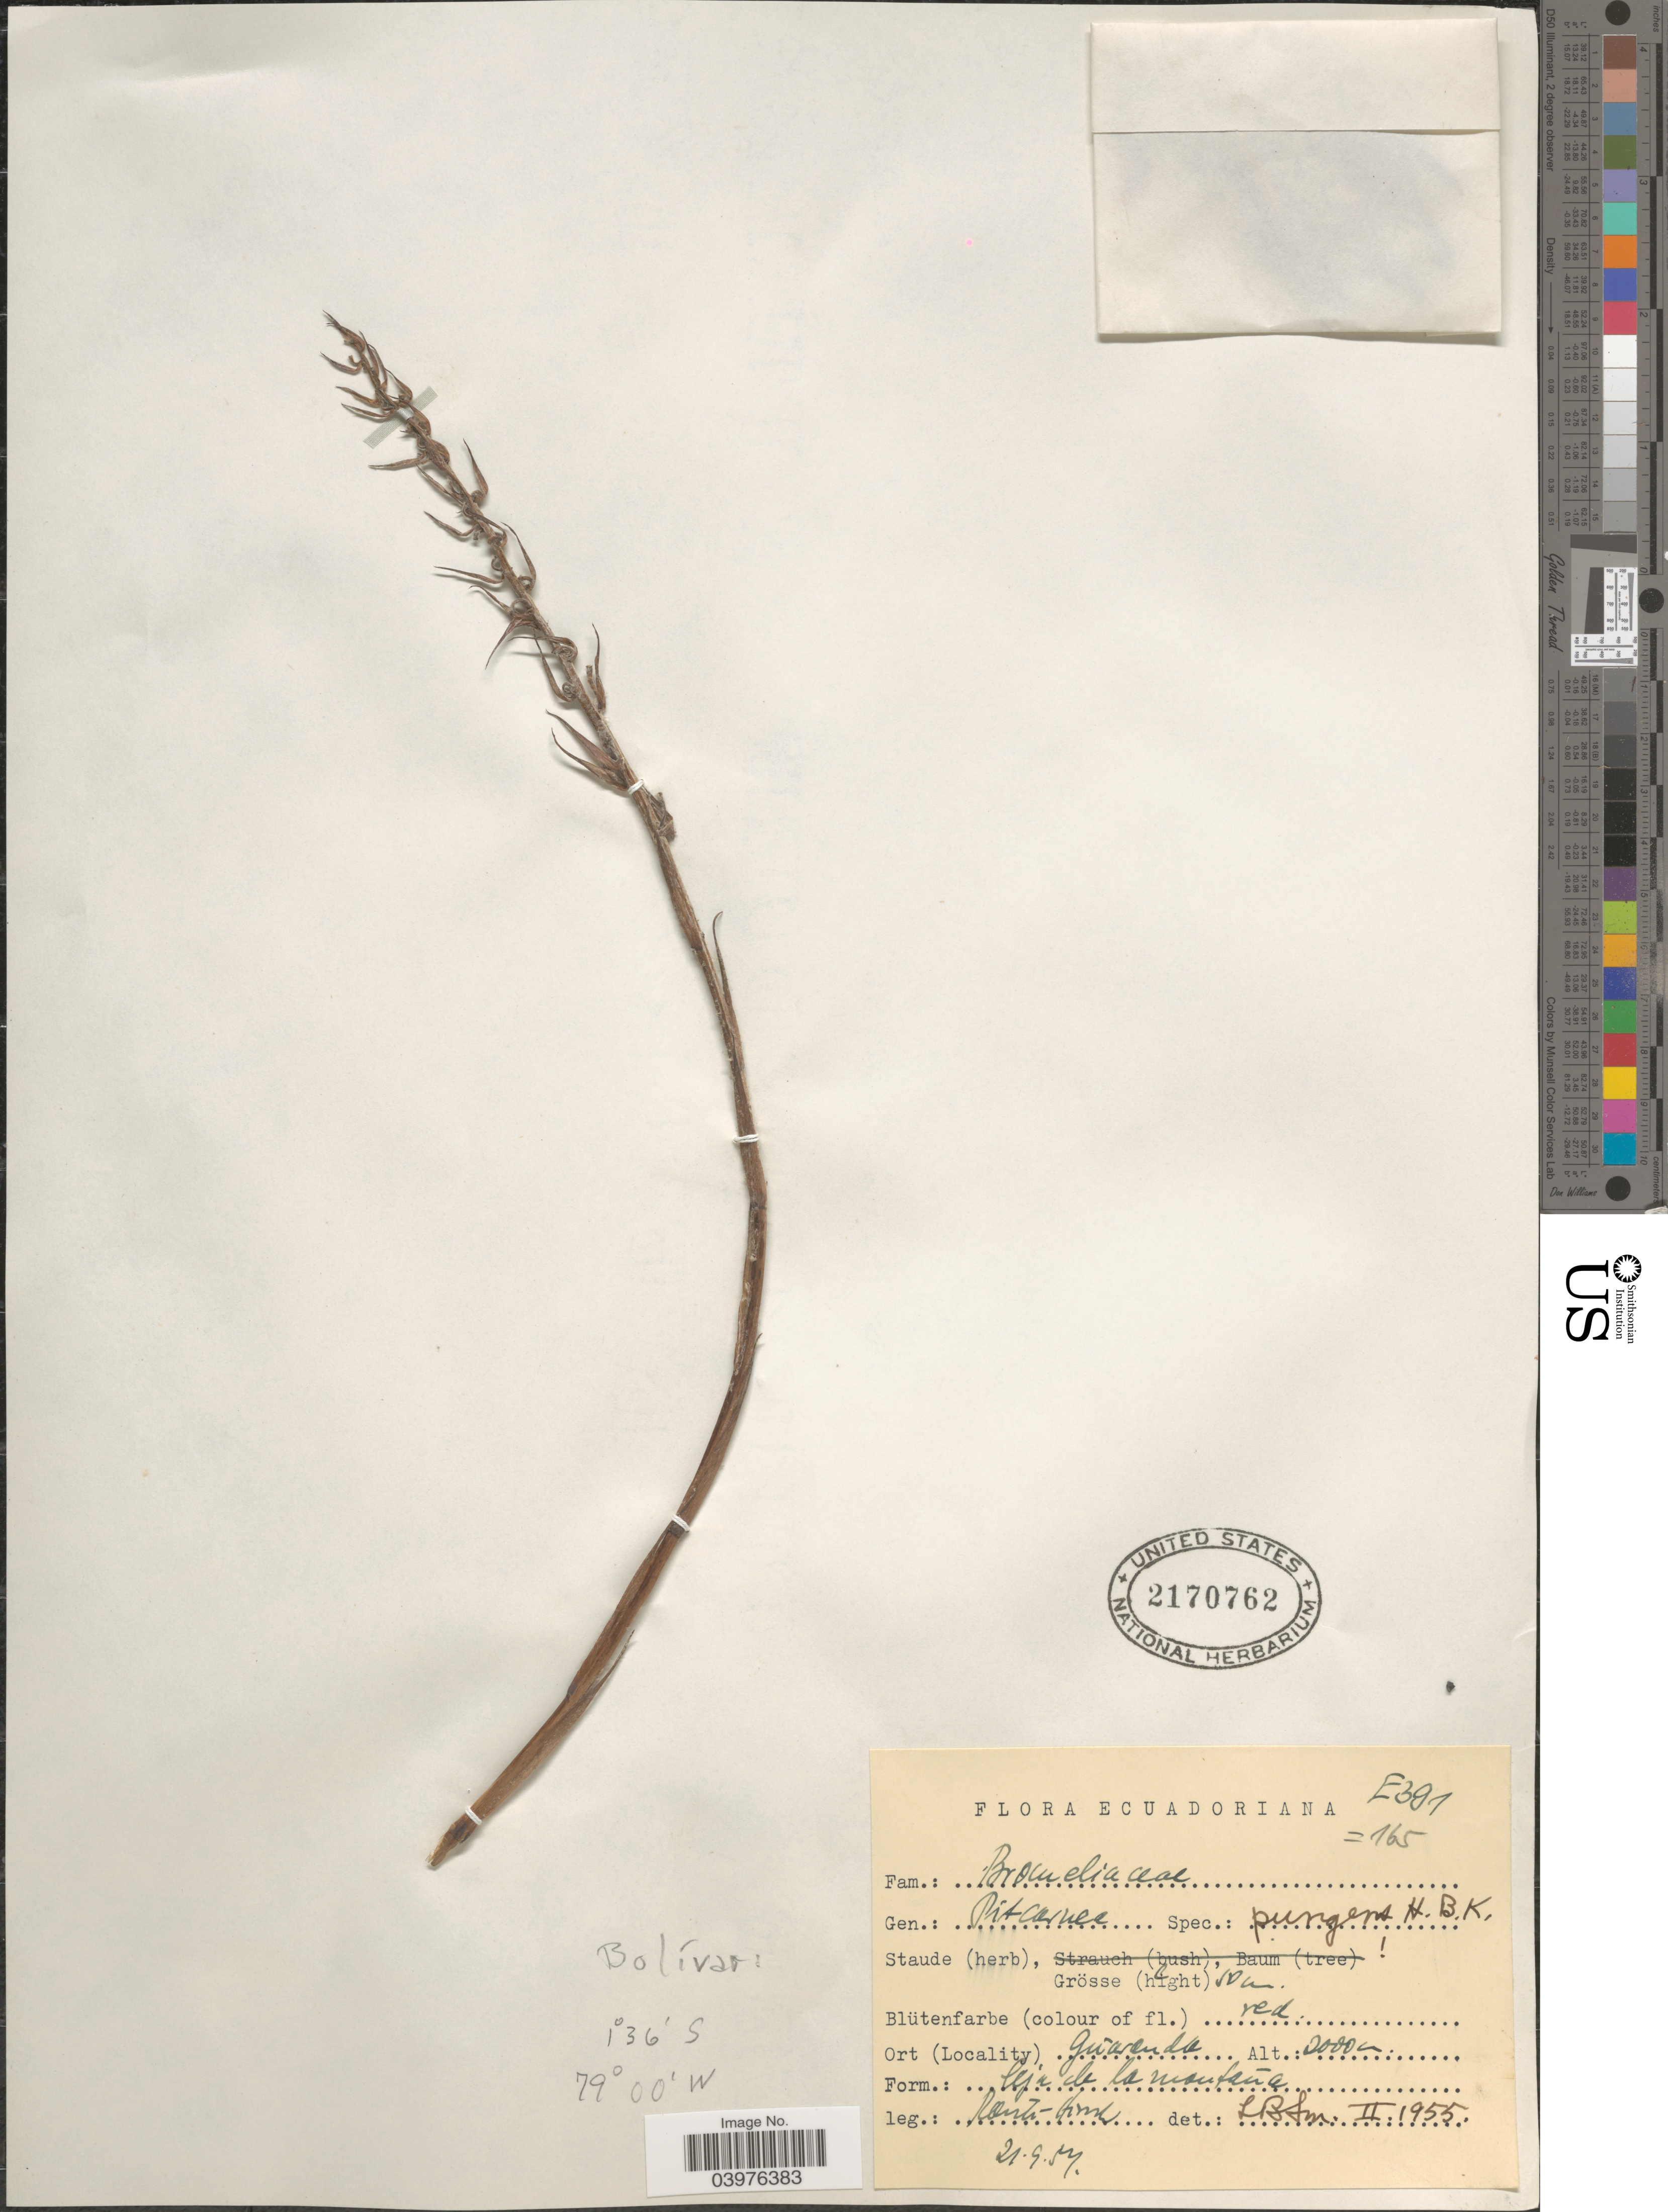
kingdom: Plantae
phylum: Tracheophyta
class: Liliopsida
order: Poales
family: Bromeliaceae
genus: Pitcairnia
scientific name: Pitcairnia pungens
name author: Kunth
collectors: -. Rauh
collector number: E391 = 165 ?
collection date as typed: Transcribed d/m/y: 21/9/57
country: Ecuador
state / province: Bolívar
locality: Gúaranda.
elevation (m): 2000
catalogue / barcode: US 2170762